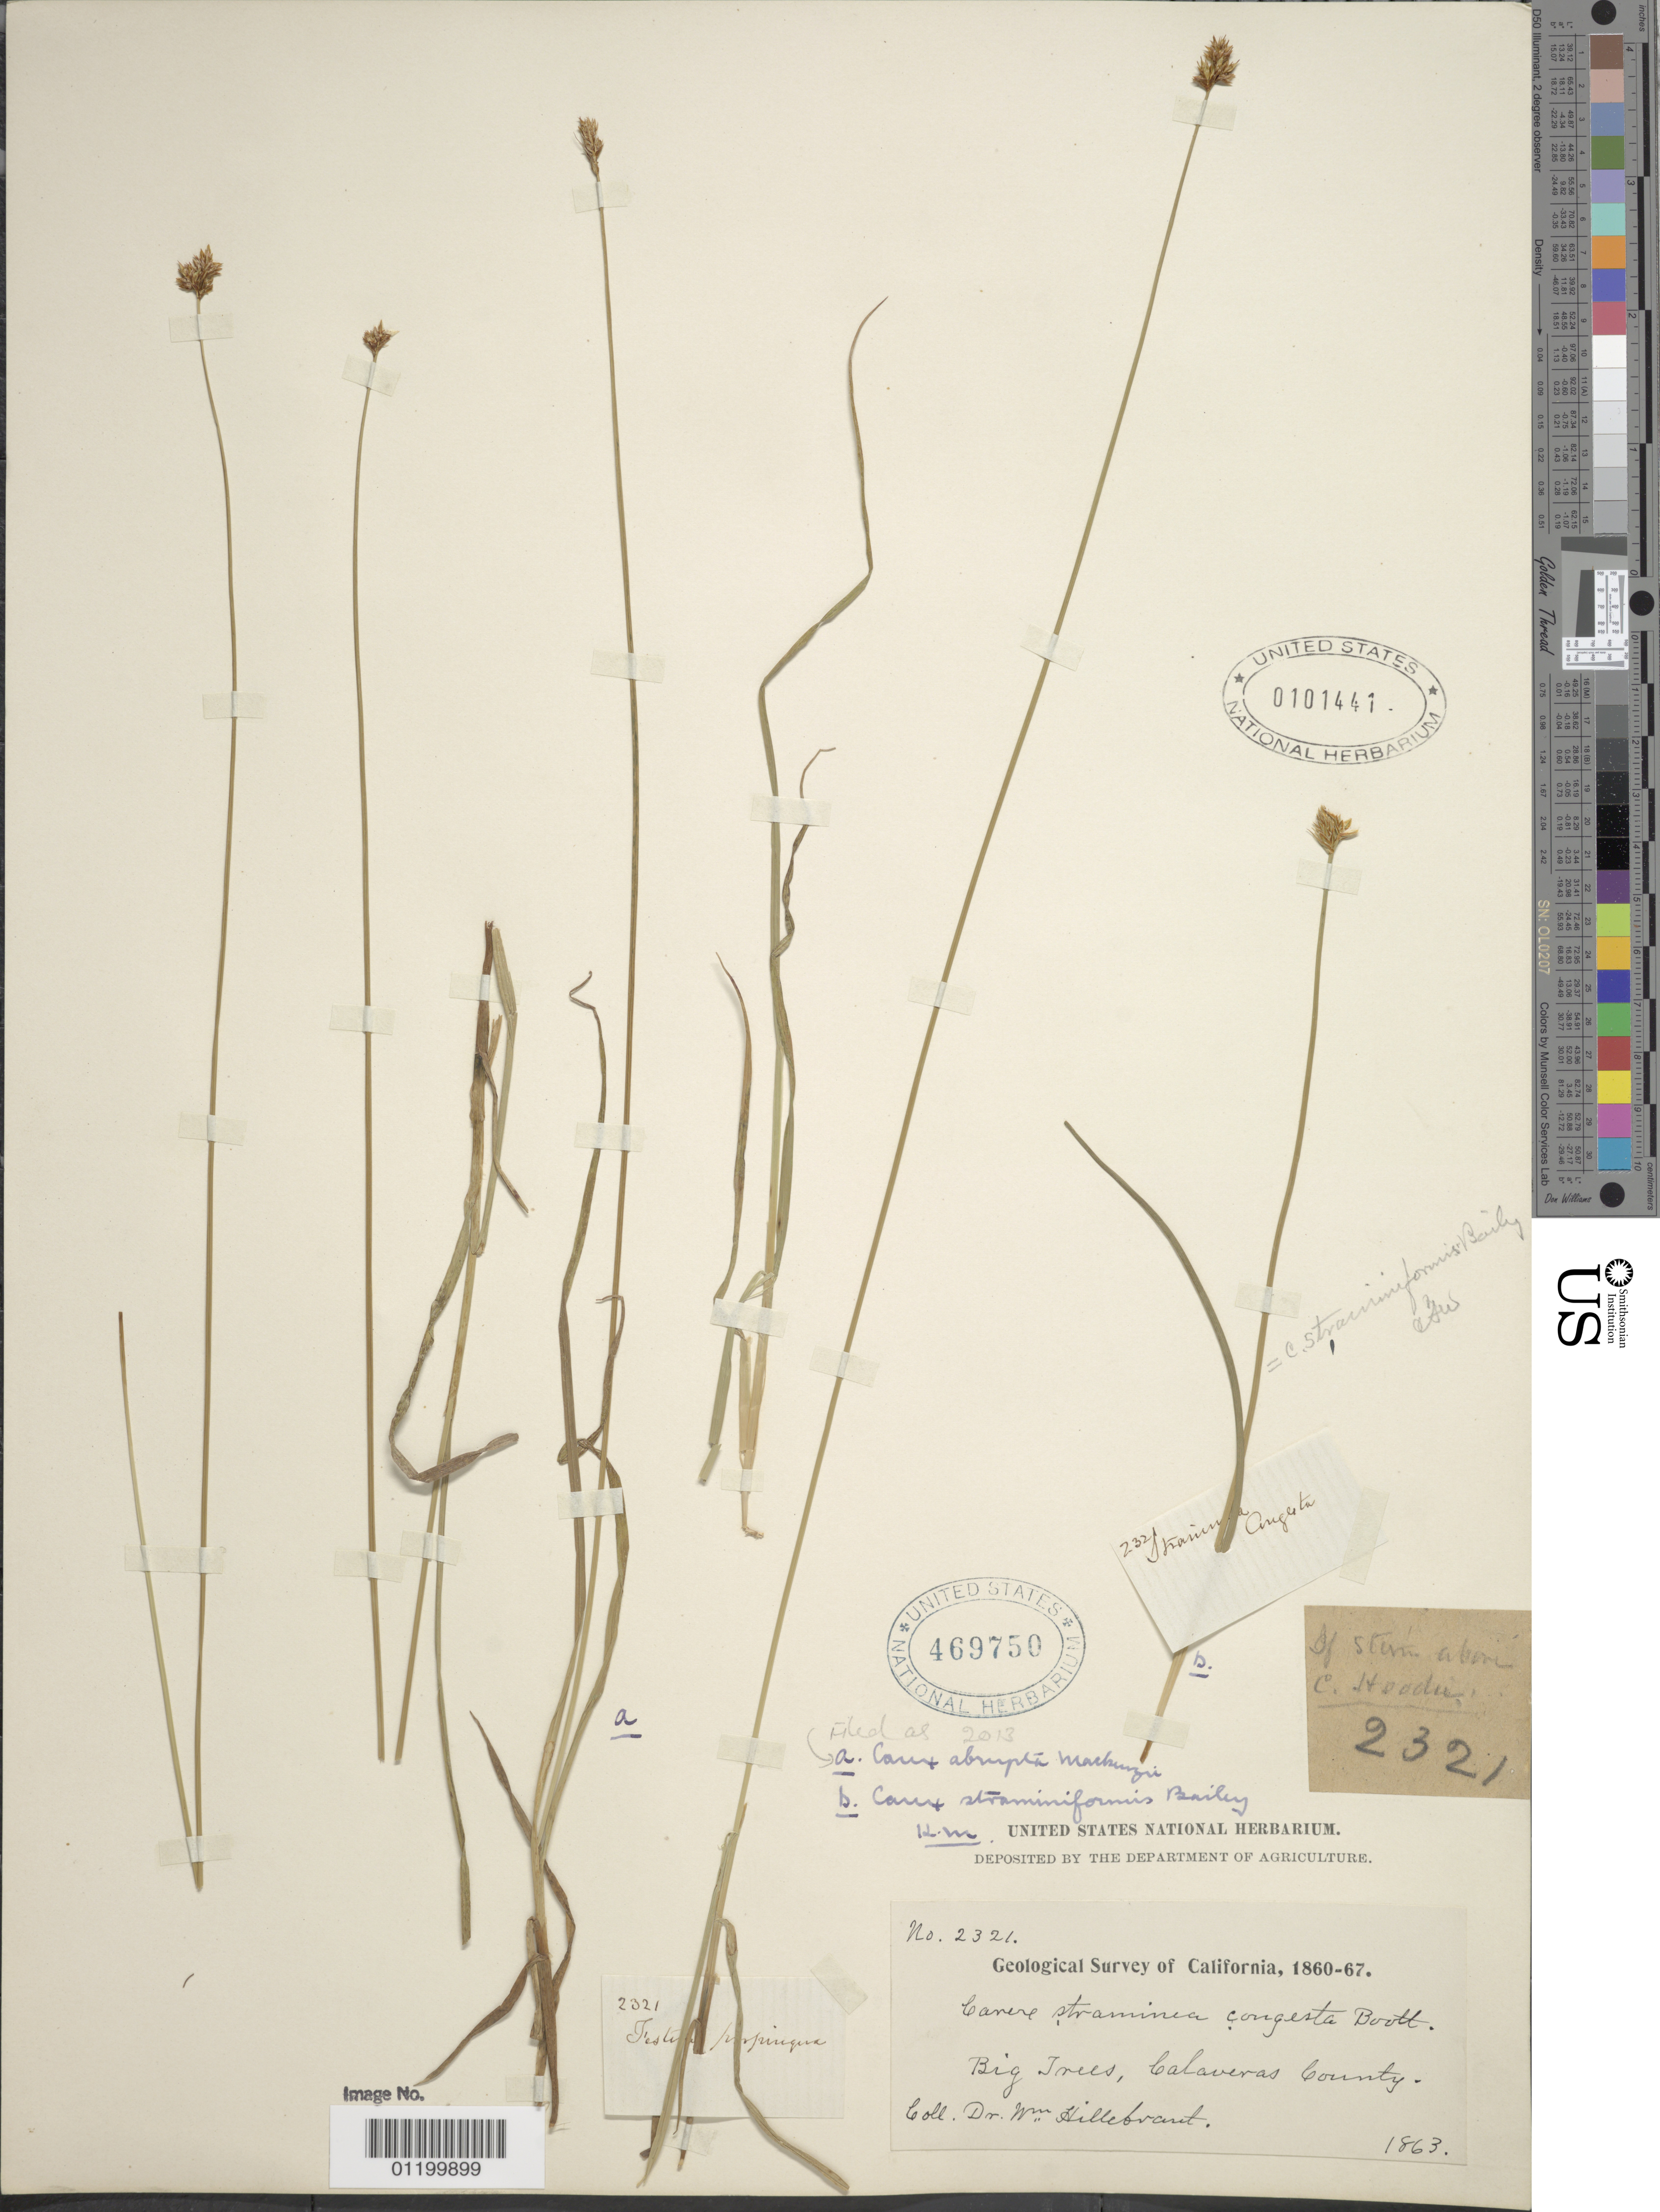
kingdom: Plantae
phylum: Tracheophyta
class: Liliopsida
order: Poales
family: Cyperaceae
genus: Carex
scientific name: Carex abrupta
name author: Mack.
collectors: W. Hillebrand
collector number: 2321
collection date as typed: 1863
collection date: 1863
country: United States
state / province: California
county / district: Calaveras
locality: Big Tree Grove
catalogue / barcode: US 469750